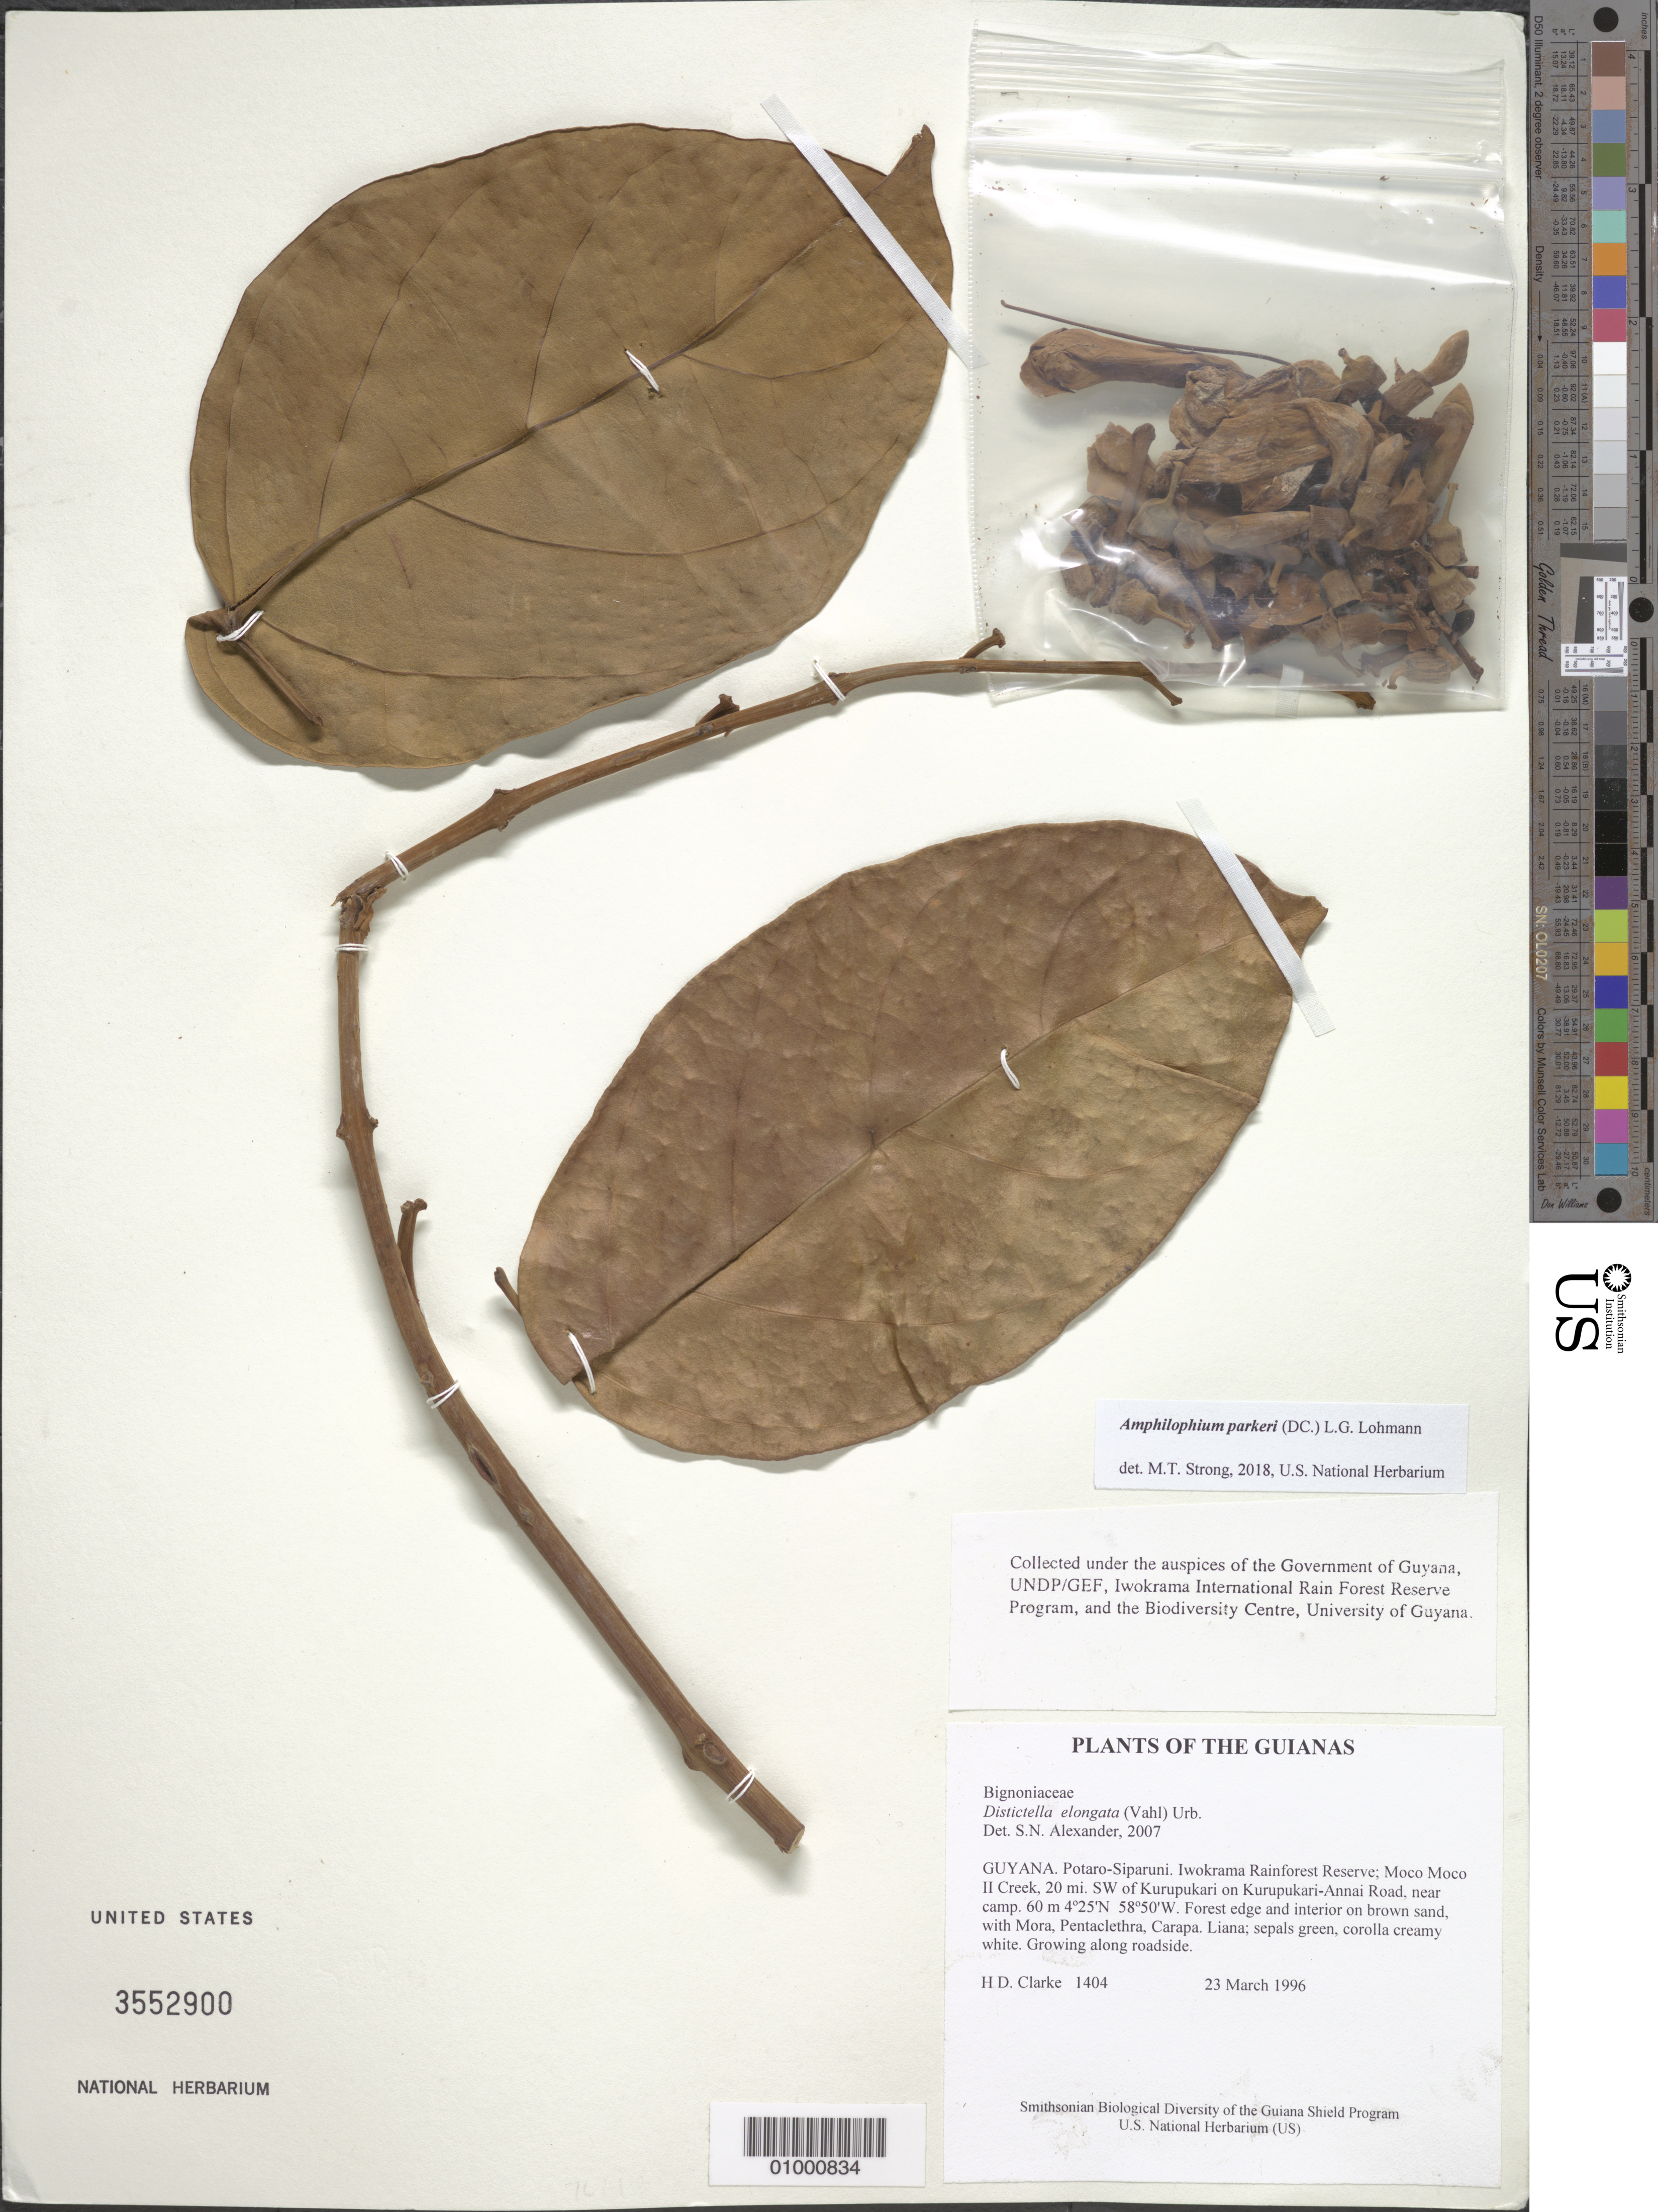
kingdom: Plantae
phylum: Tracheophyta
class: Magnoliopsida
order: Lamiales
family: Bignoniaceae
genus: Amphilophium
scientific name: Amphilophium parkeri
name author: (DC.) L.G. Lohmann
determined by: Strong, M. T., (US), Smithsonian Institution - National Museum of Natural History (UNITED STATES)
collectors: H. D. Clarke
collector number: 1404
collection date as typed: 23 March 1996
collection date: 1996-03-23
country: Guyana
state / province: Potaro-Siparuni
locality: Iwokrama Rainforest Reserve; Moco Moco II Creek, 20 mi. SW of Kurupukari on Kurupukari-Annai Road, near camp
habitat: Forest edge and interior on brown sand, with Mora, Pentaclethra, Carapa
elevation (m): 60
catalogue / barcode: US 3552900